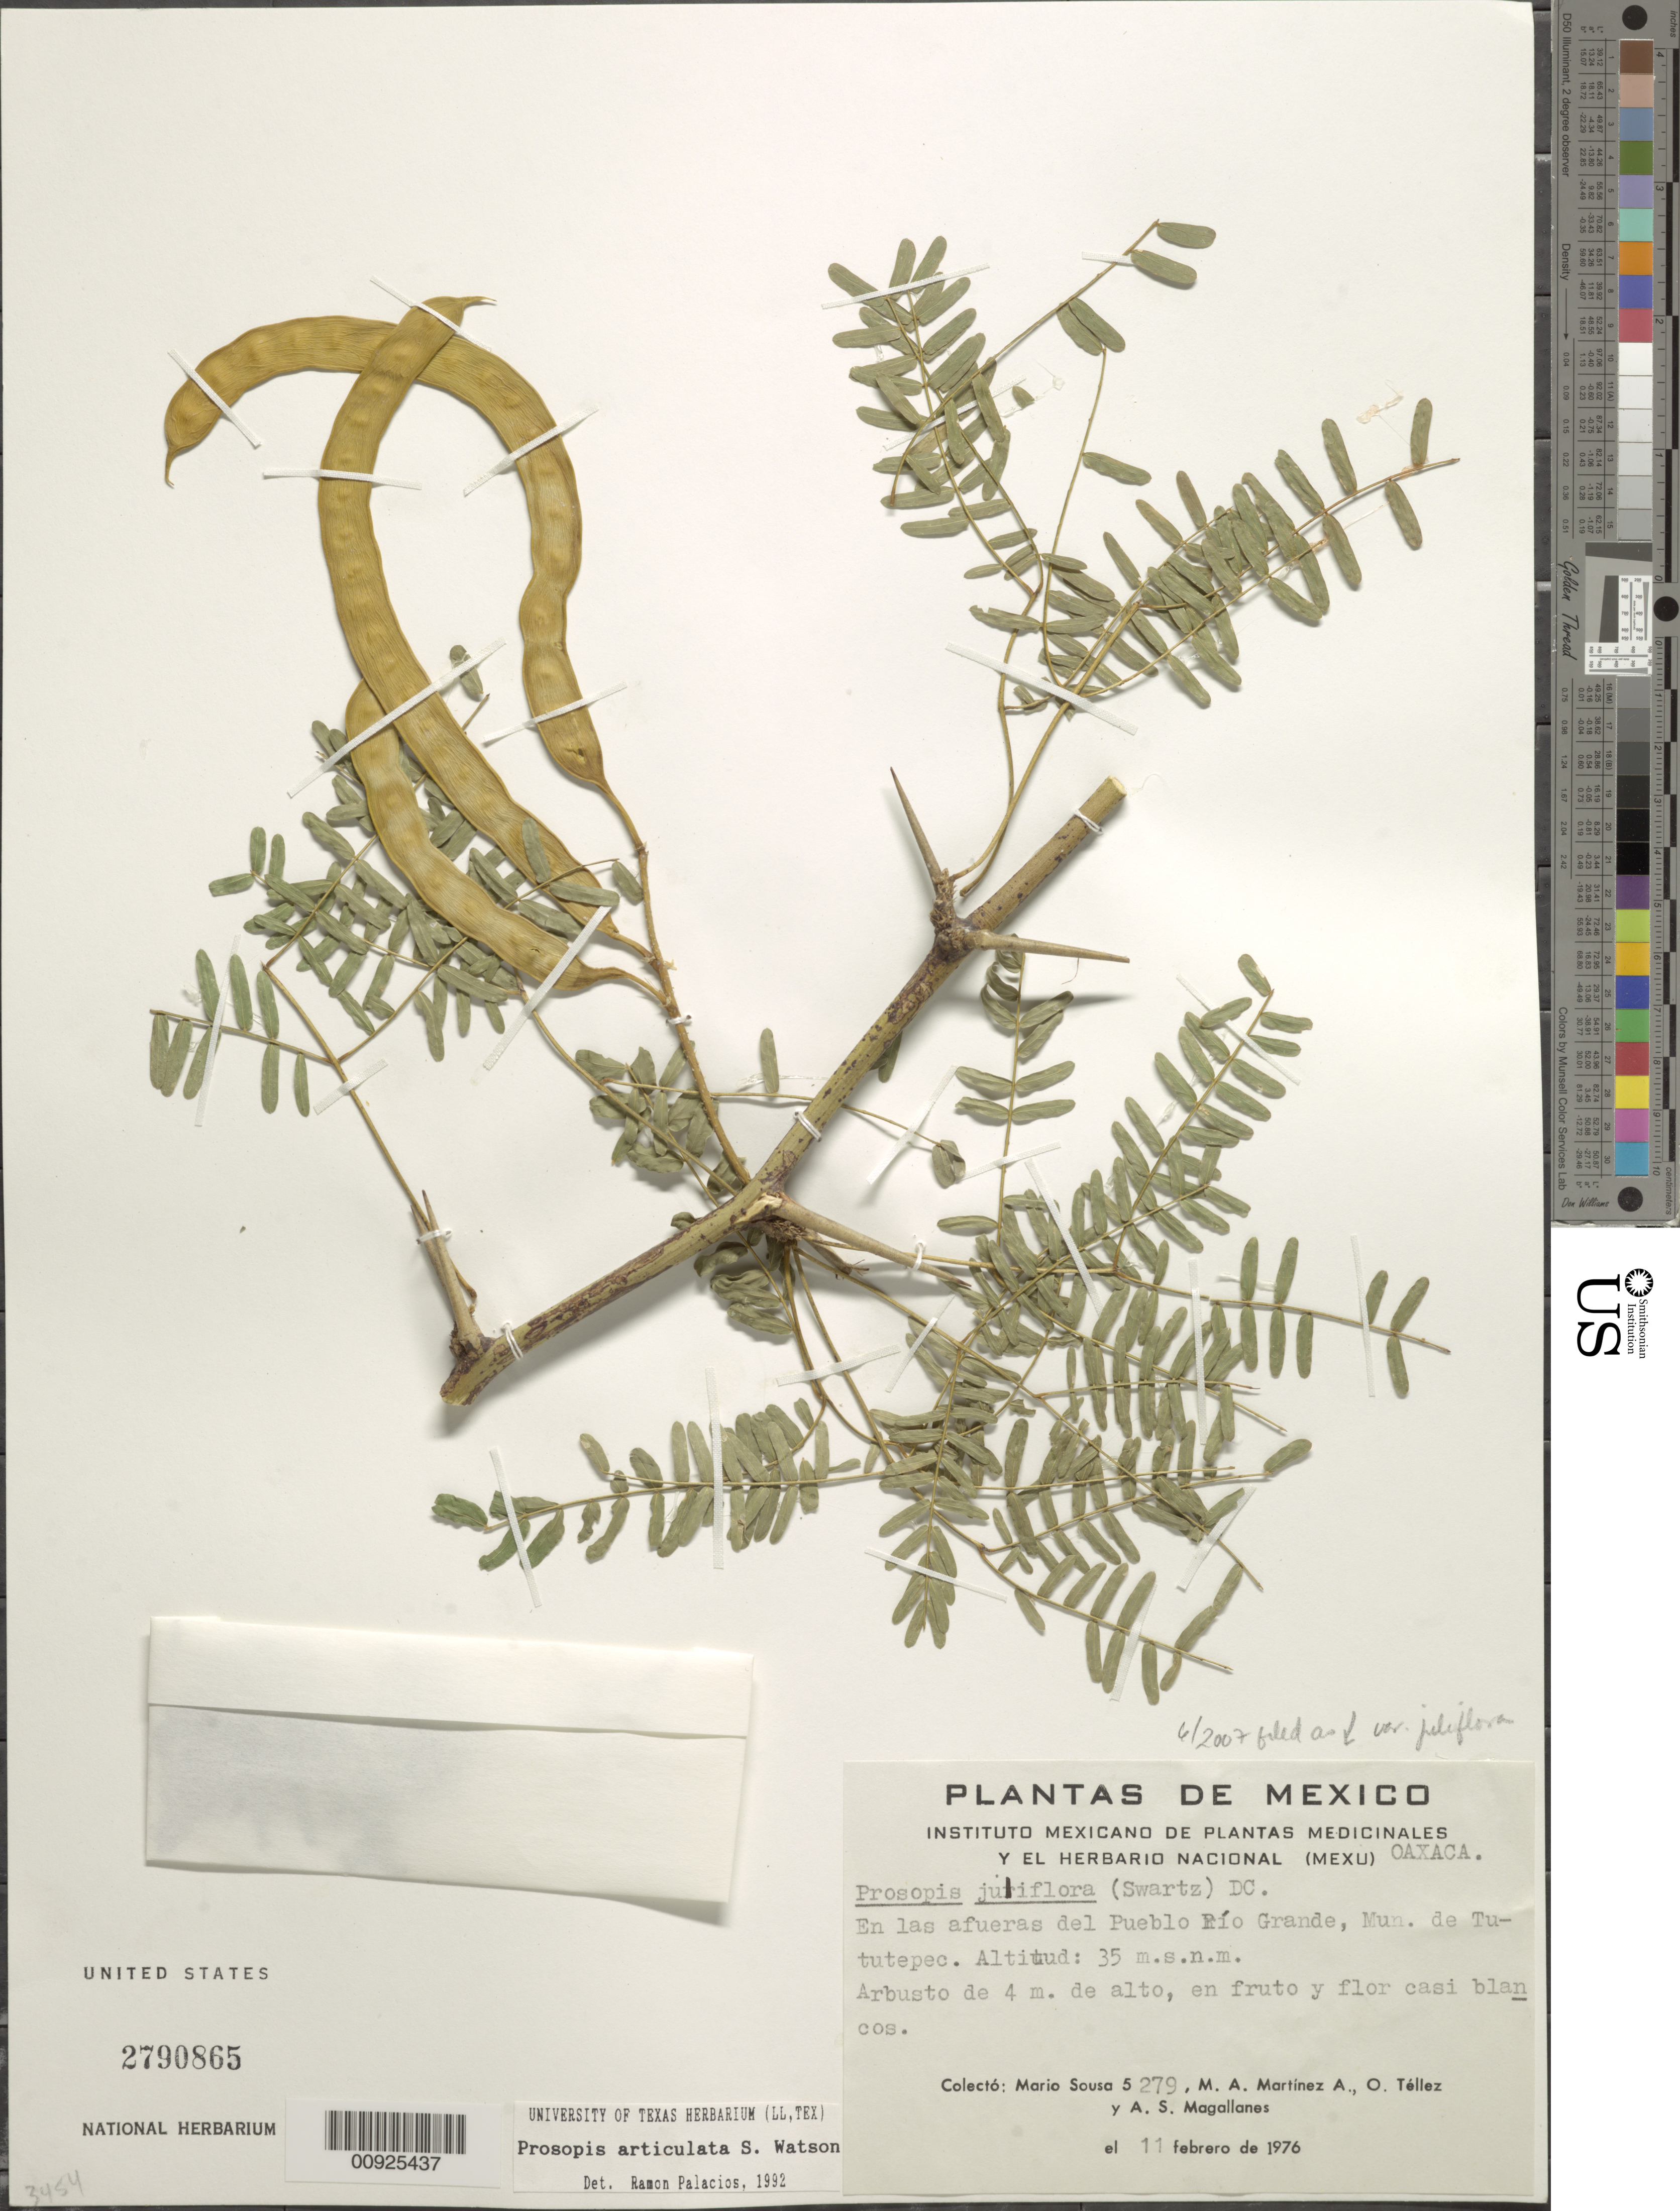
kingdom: Plantae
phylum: Tracheophyta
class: Magnoliopsida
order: Fabales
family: Fabaceae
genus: Neltuma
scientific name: Neltuma odorata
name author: (Torr. & Frém.) C. E. Hughes & G.P. Lewis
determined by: Strong, Mark T., (BOT), Smithsonian Institution - National Museum of Natural History (UNITED STATES)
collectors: M. Sousa S., M. A. Martínez Alfaro, O. Téllez V. & A. Magallanes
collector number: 5279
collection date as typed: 11 Feb 1976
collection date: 1976-02-11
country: Mexico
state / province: Oaxaca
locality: En las afueras del Pueblo Río Grande, Mun. de Tututepec.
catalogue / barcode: US 2790865